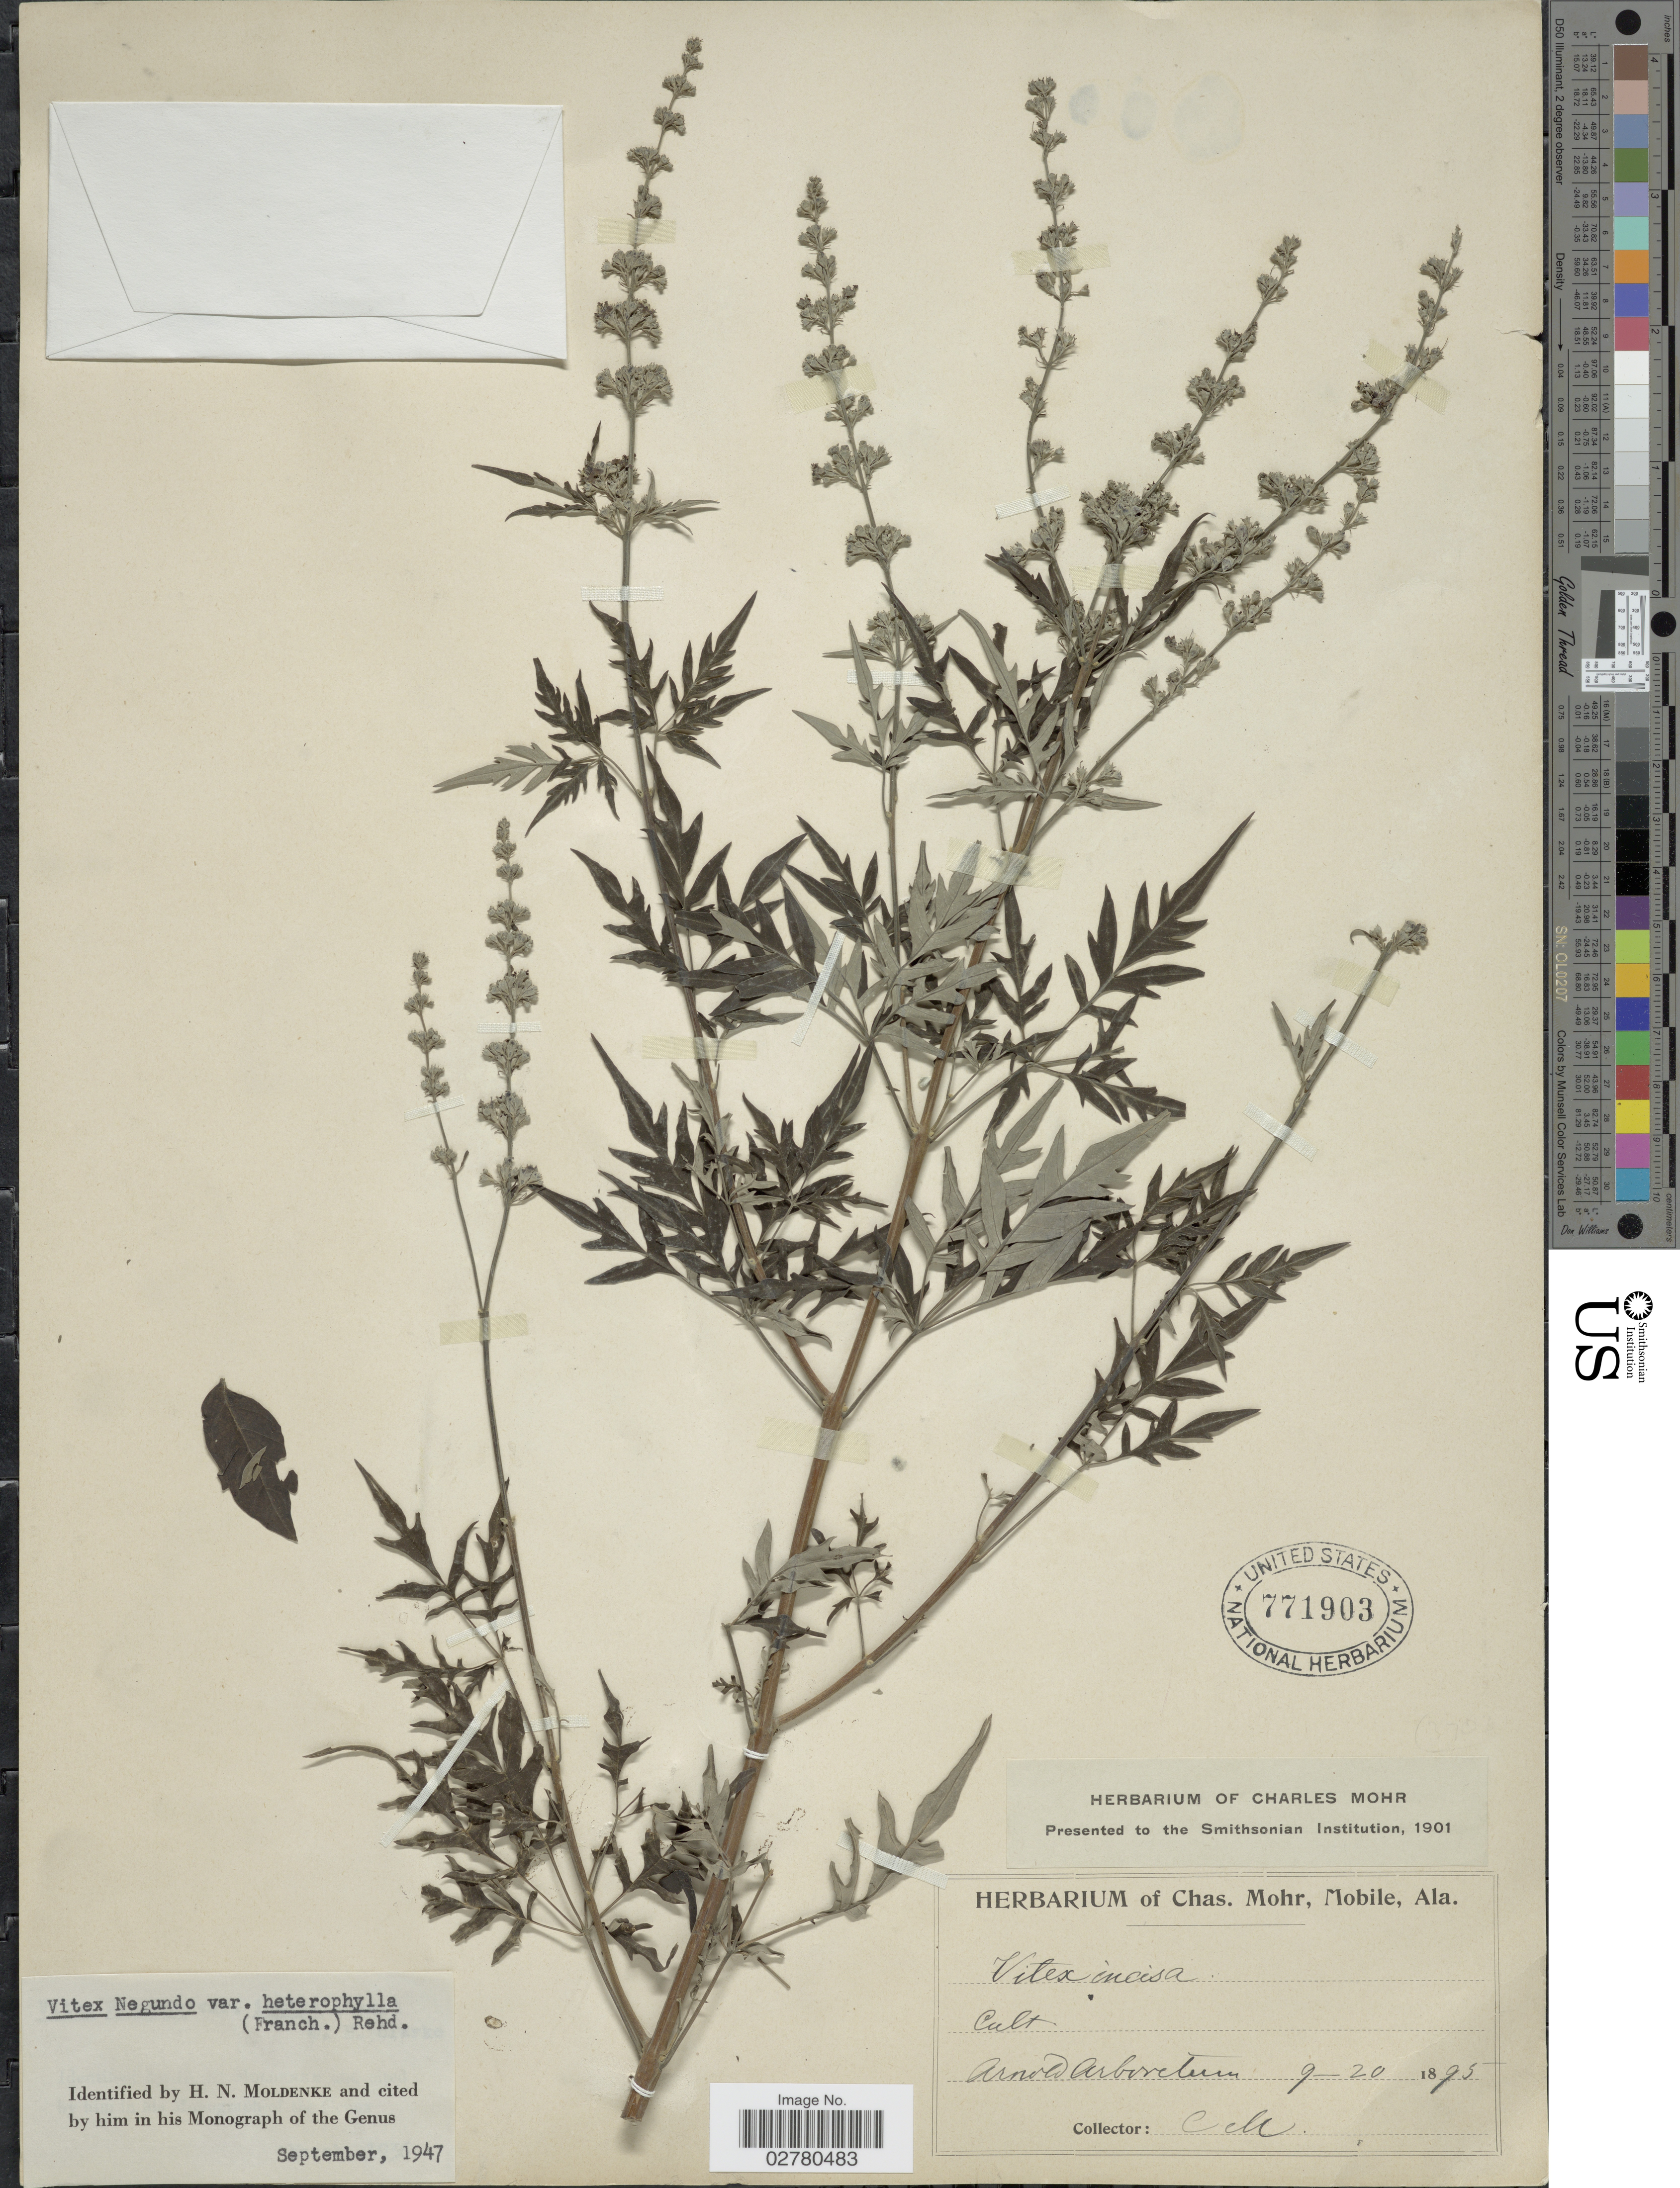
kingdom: Plantae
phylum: Tracheophyta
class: Magnoliopsida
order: Lamiales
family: Lamiaceae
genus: Vitex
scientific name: Vitex negundo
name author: L.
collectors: Mohr, C. T. (herbarium)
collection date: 1895-09-20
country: United States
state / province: Massachusetts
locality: Arnold Arboretum.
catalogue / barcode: US 771903